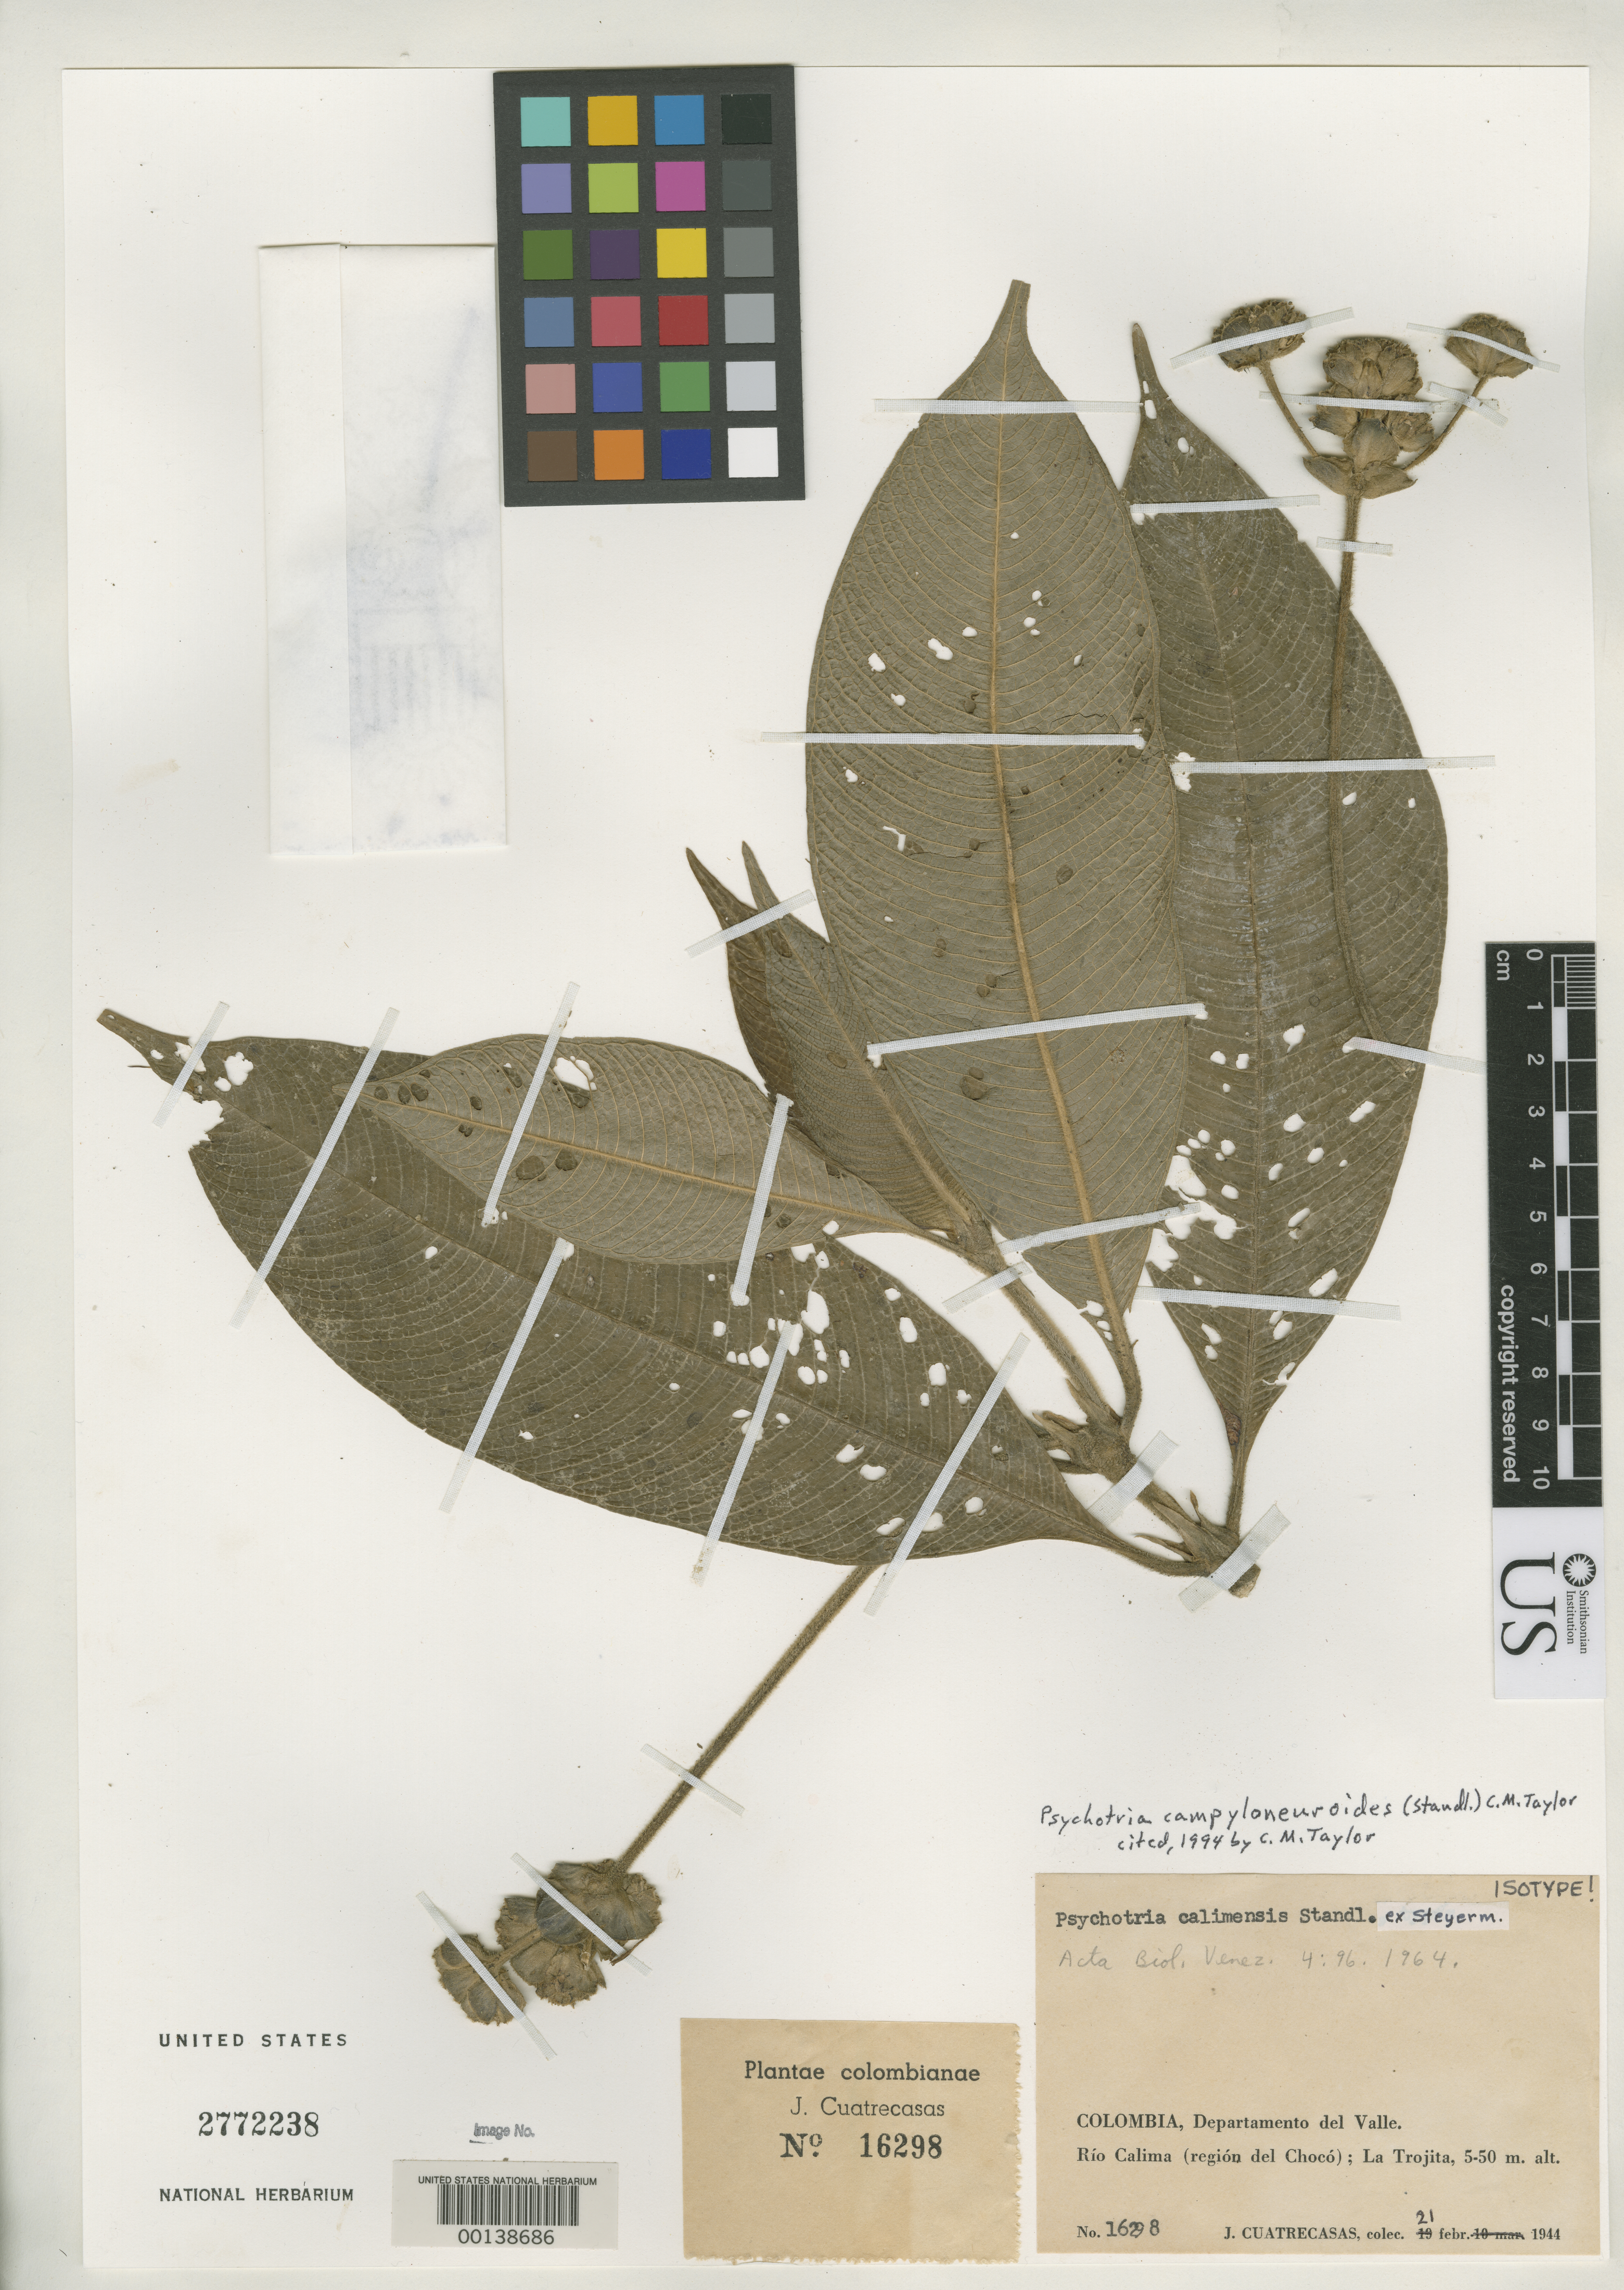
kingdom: Plantae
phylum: Tracheophyta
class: Magnoliopsida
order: Gentianales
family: Rubiaceae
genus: Psychotria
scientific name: Psychotria calimensis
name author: Standl. ex Steyerm.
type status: Isotype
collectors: J. Cuatrecasas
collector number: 16298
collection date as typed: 21 Feb 1944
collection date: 1944-02-21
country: Colombia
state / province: Valle del Cauca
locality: Rio Calima, region del Choco, La Tojita.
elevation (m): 5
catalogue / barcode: US 2772238